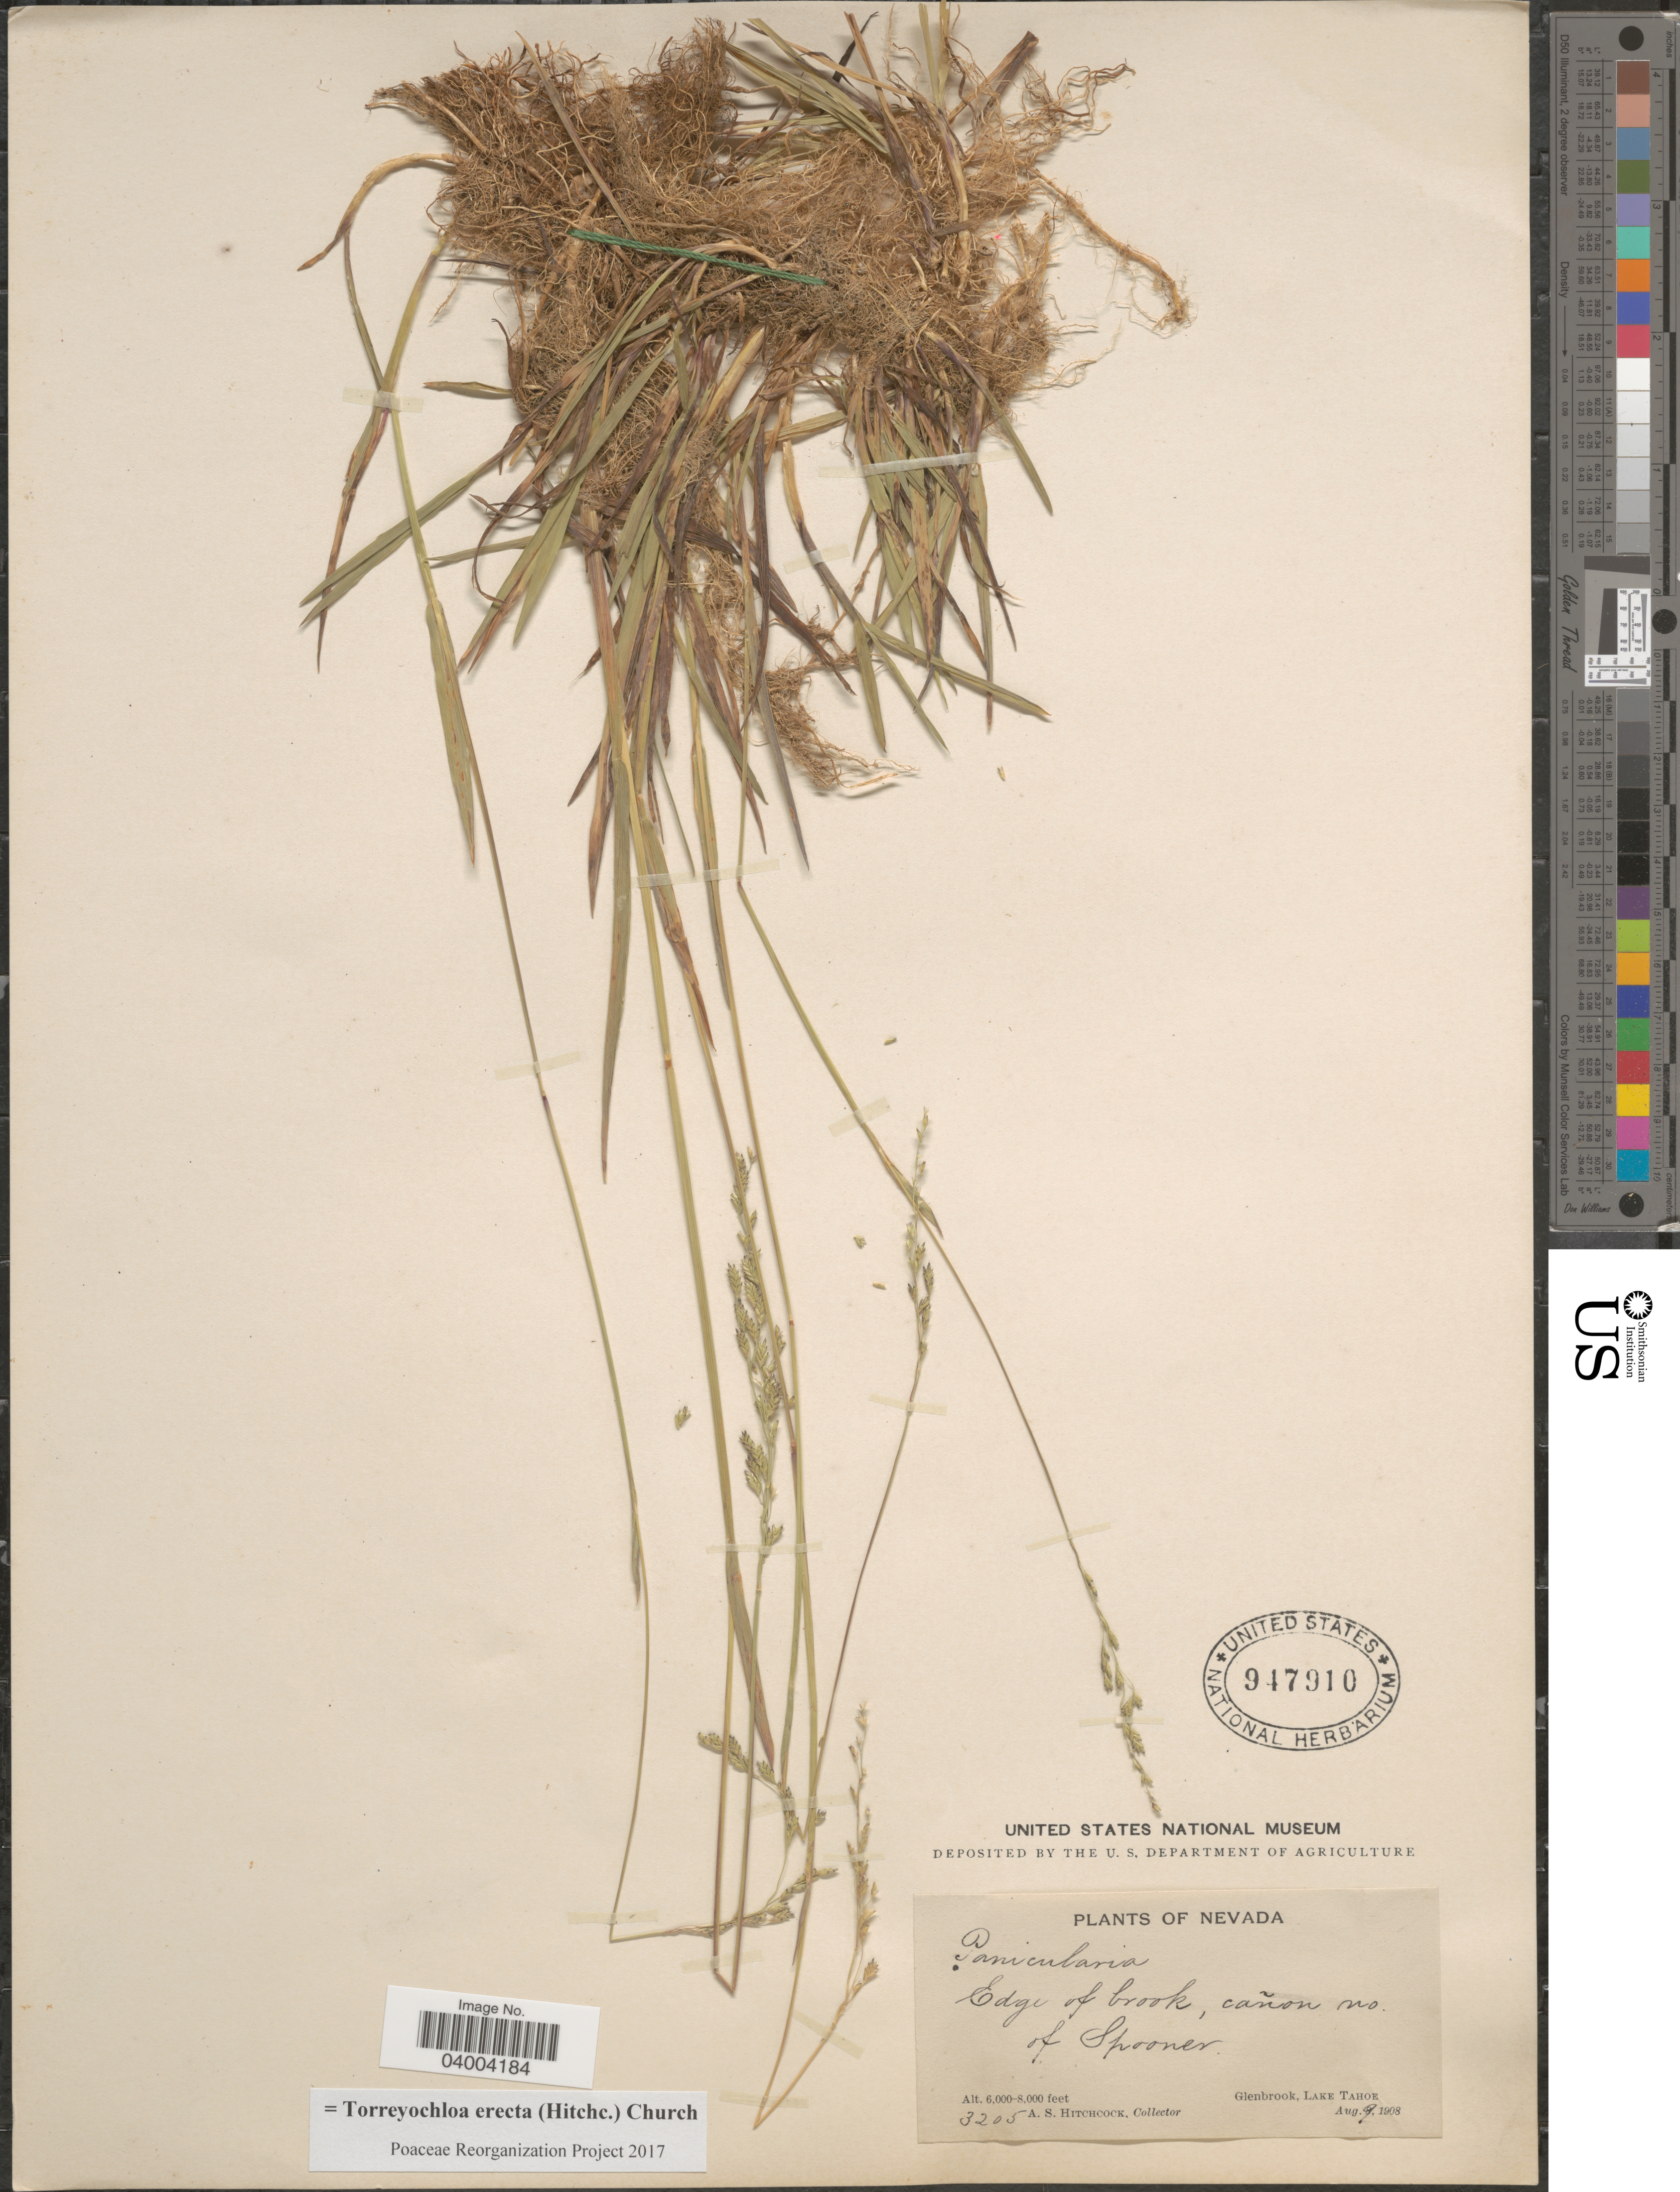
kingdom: Plantae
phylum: Tracheophyta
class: Liliopsida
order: Poales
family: Poaceae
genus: Torreyochloa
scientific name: Torreyochloa erecta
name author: (Hitchc.) G.L. Church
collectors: A. S. Hitchcock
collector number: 3205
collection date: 1908-08-09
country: United States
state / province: Nevada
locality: Edge of brook, cañon no of Spooner. Glenbrook, Lake Tahoe.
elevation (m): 1829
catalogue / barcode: US 947910